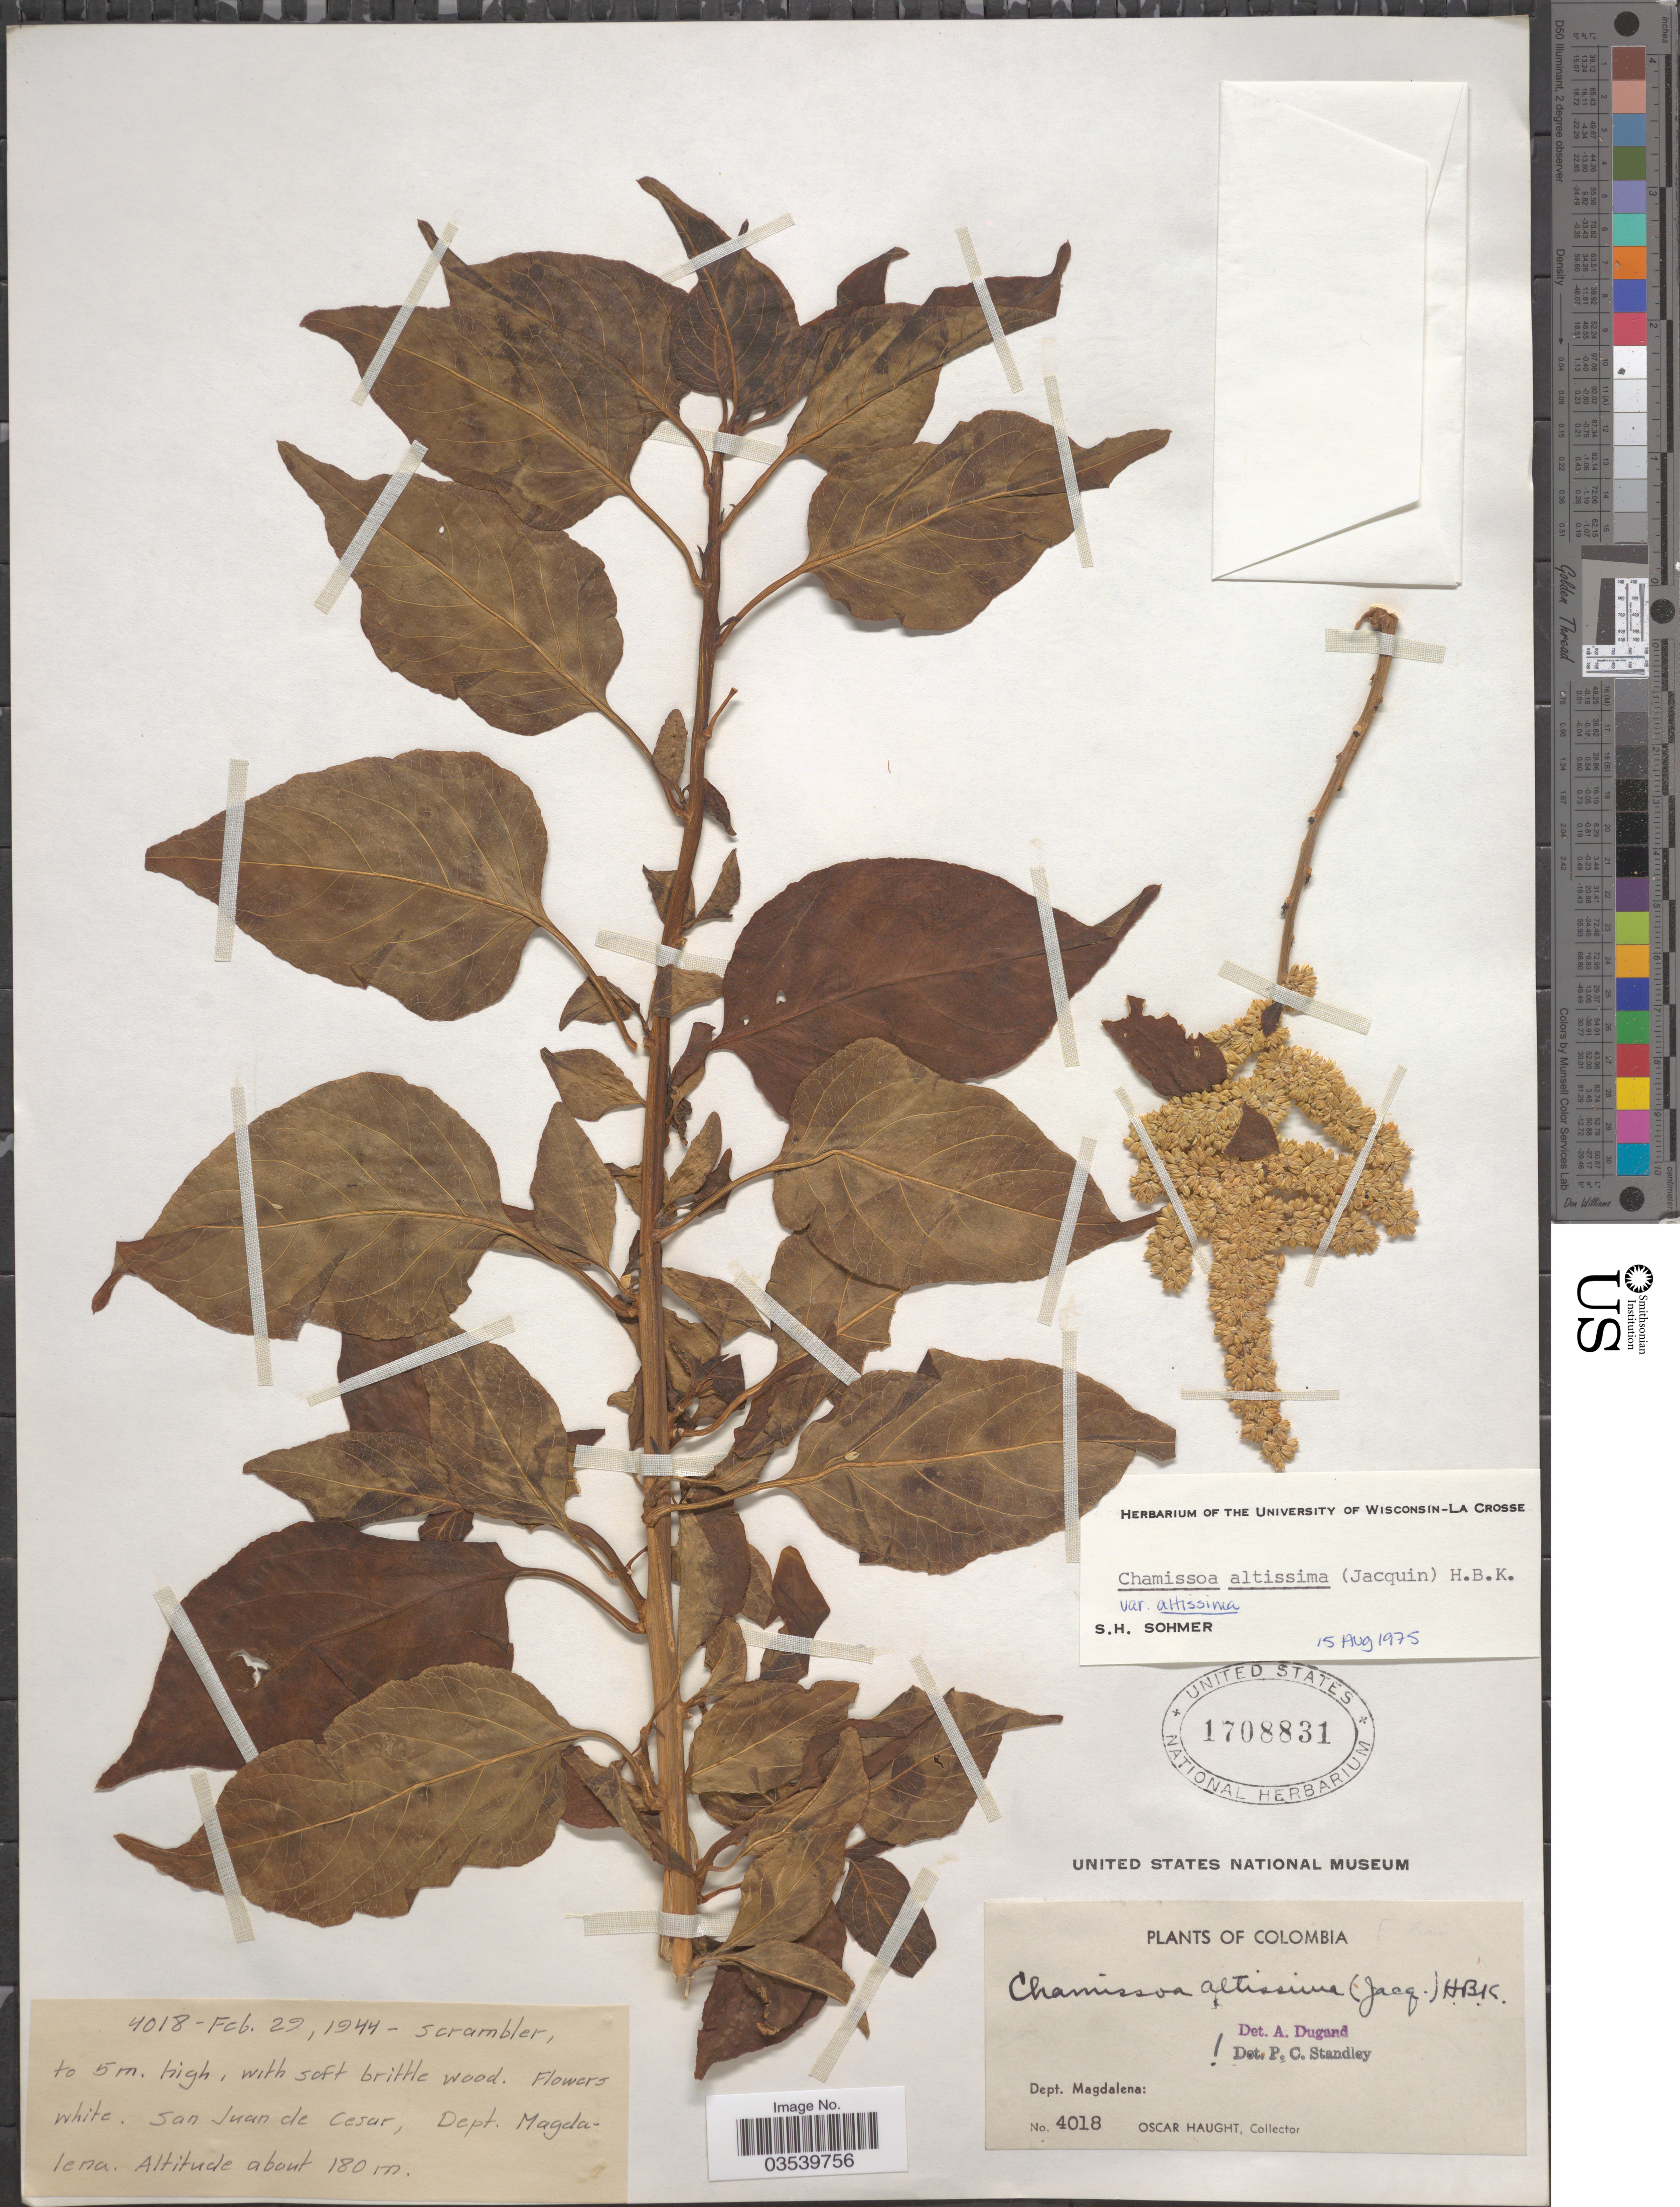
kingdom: Plantae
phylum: Tracheophyta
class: Magnoliopsida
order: Caryophyllales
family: Amaranthaceae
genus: Chamissoa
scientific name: Chamissoa altissima var. altissima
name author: (Jacq.) Kunth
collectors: O. Haught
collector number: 4018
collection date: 1944-02-29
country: Colombia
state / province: Magdalena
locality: San Juan de Cesar, Dept. Magdalena.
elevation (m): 180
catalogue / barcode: US 1708831